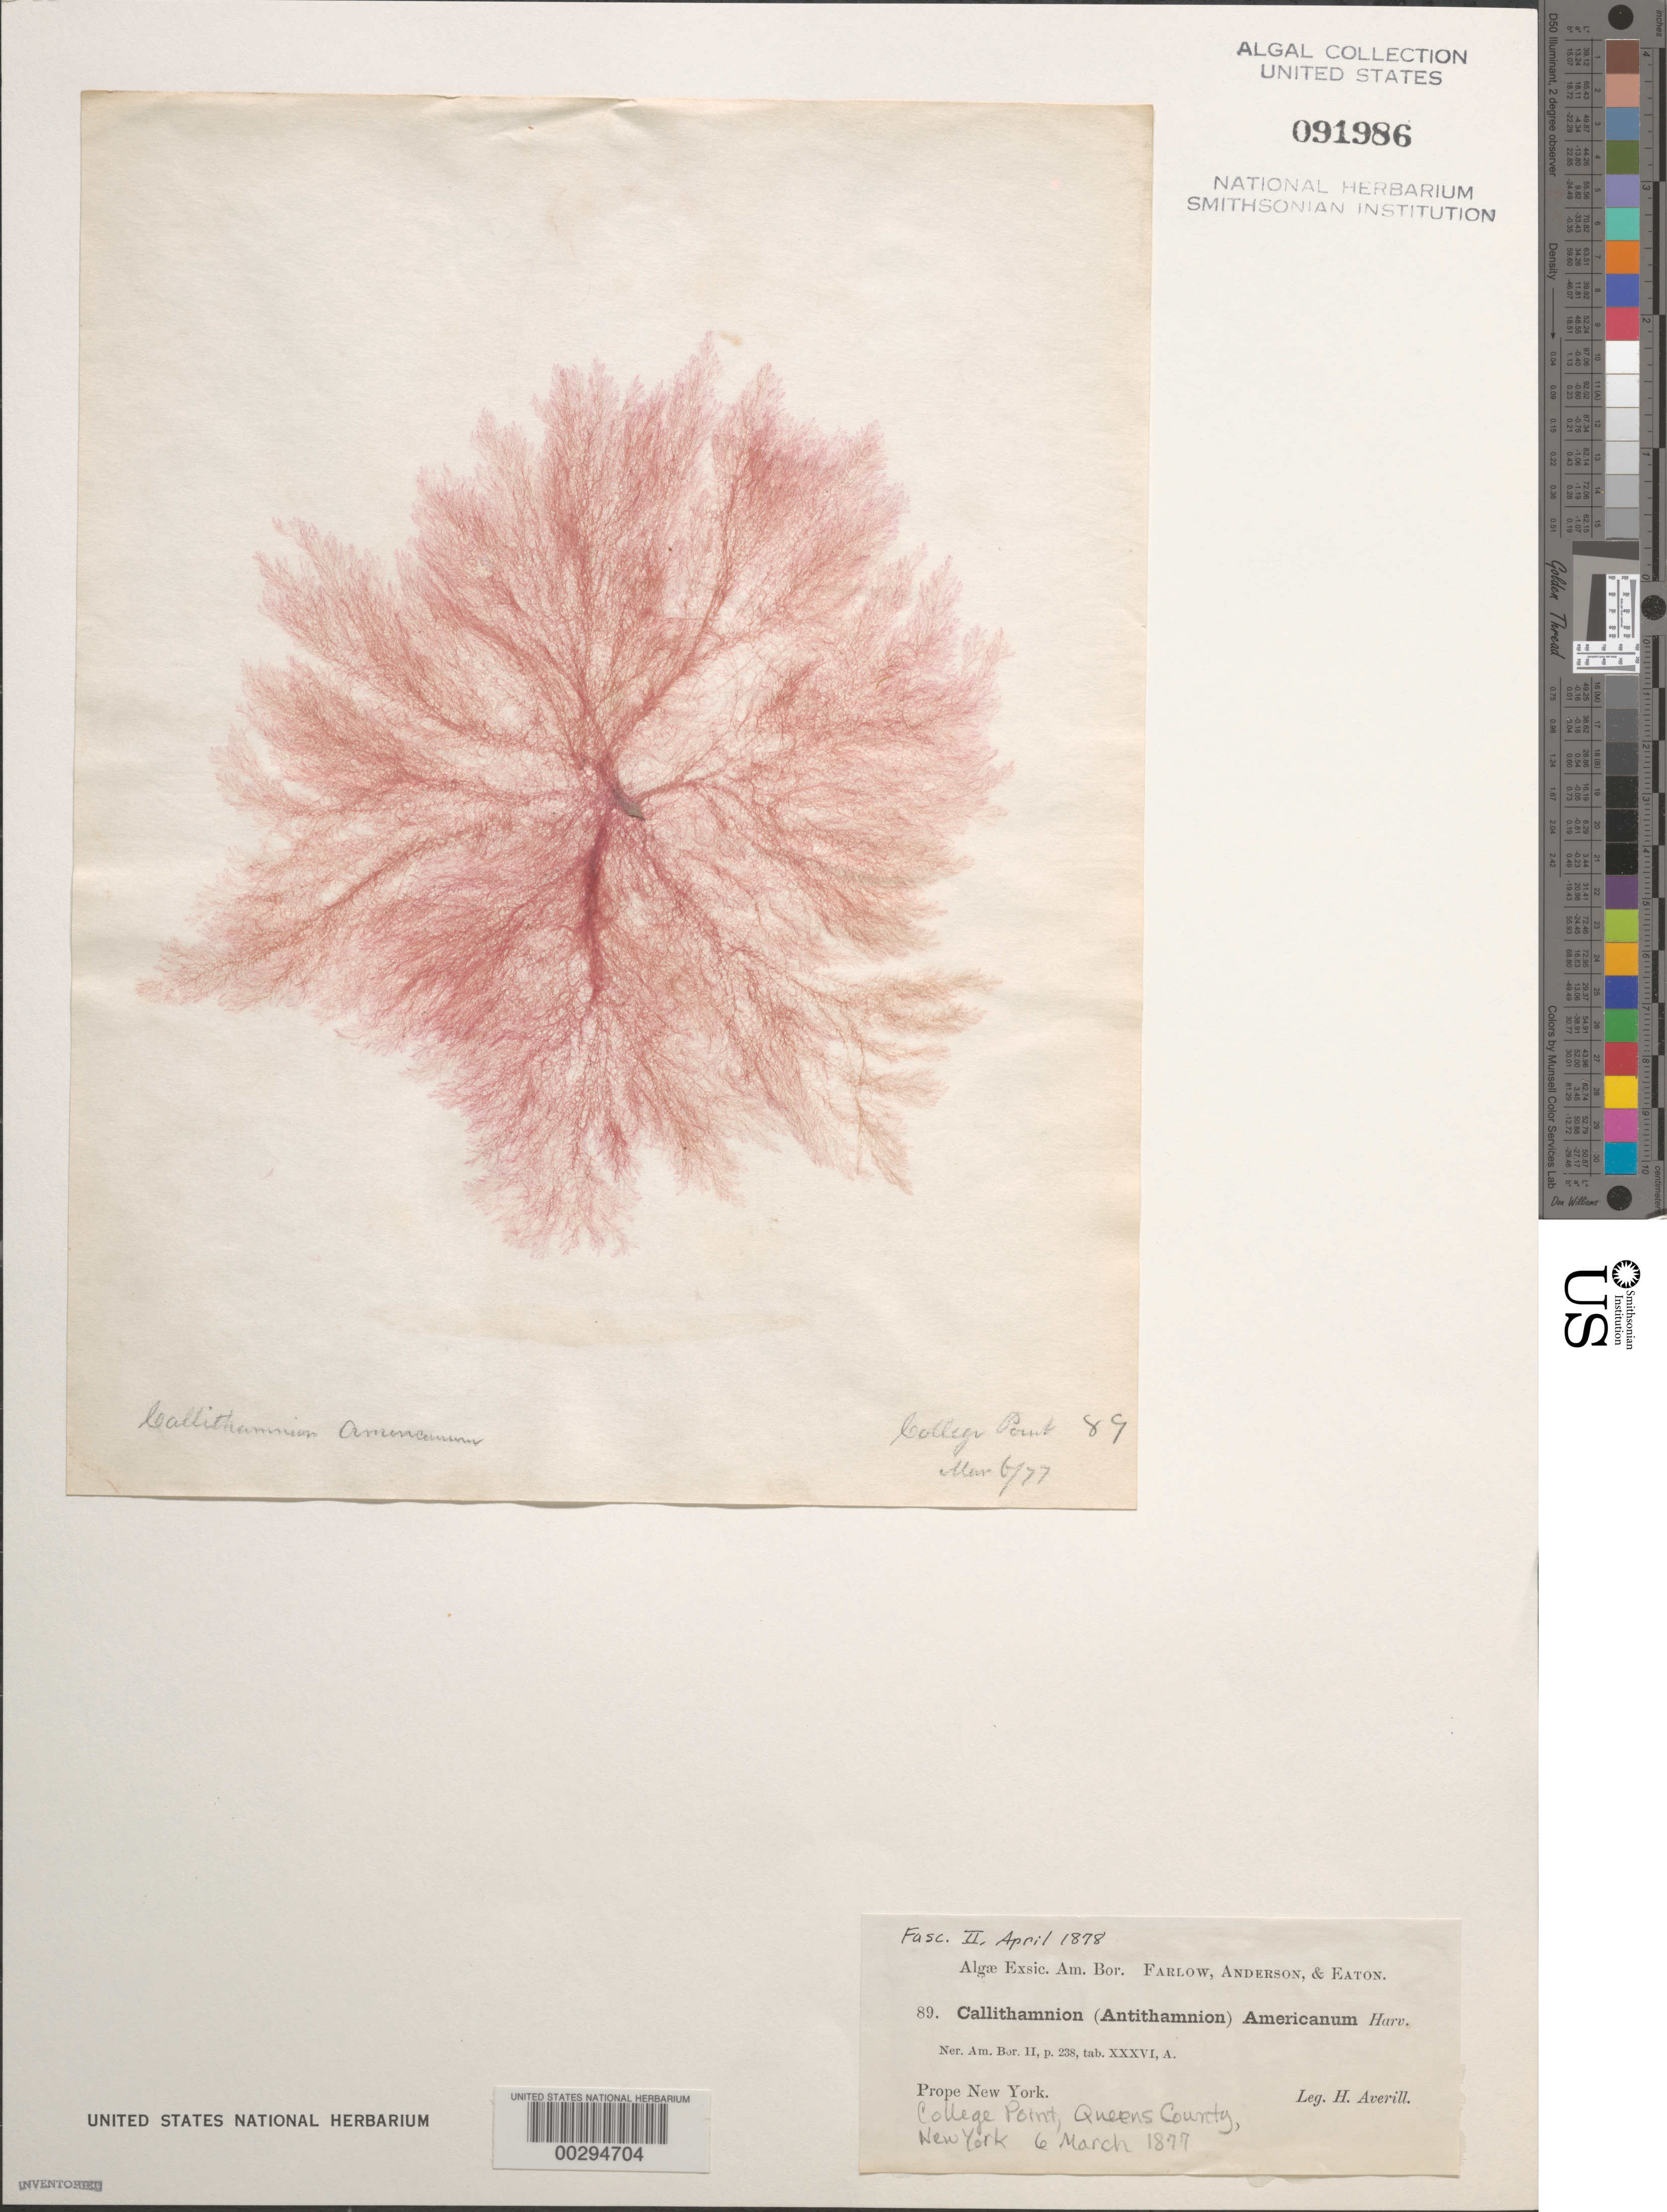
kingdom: Plantae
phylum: Rhodophyta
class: Florideophyceae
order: Ceramiales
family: Ceramiaceae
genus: Scagelia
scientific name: Scagelia americana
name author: (Harv.) A. Athanasiadis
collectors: H. Averill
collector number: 89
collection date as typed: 06 Mar 1877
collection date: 1877-03-06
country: United States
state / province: New York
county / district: Queens County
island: Long Island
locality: College Point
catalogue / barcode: US 91986